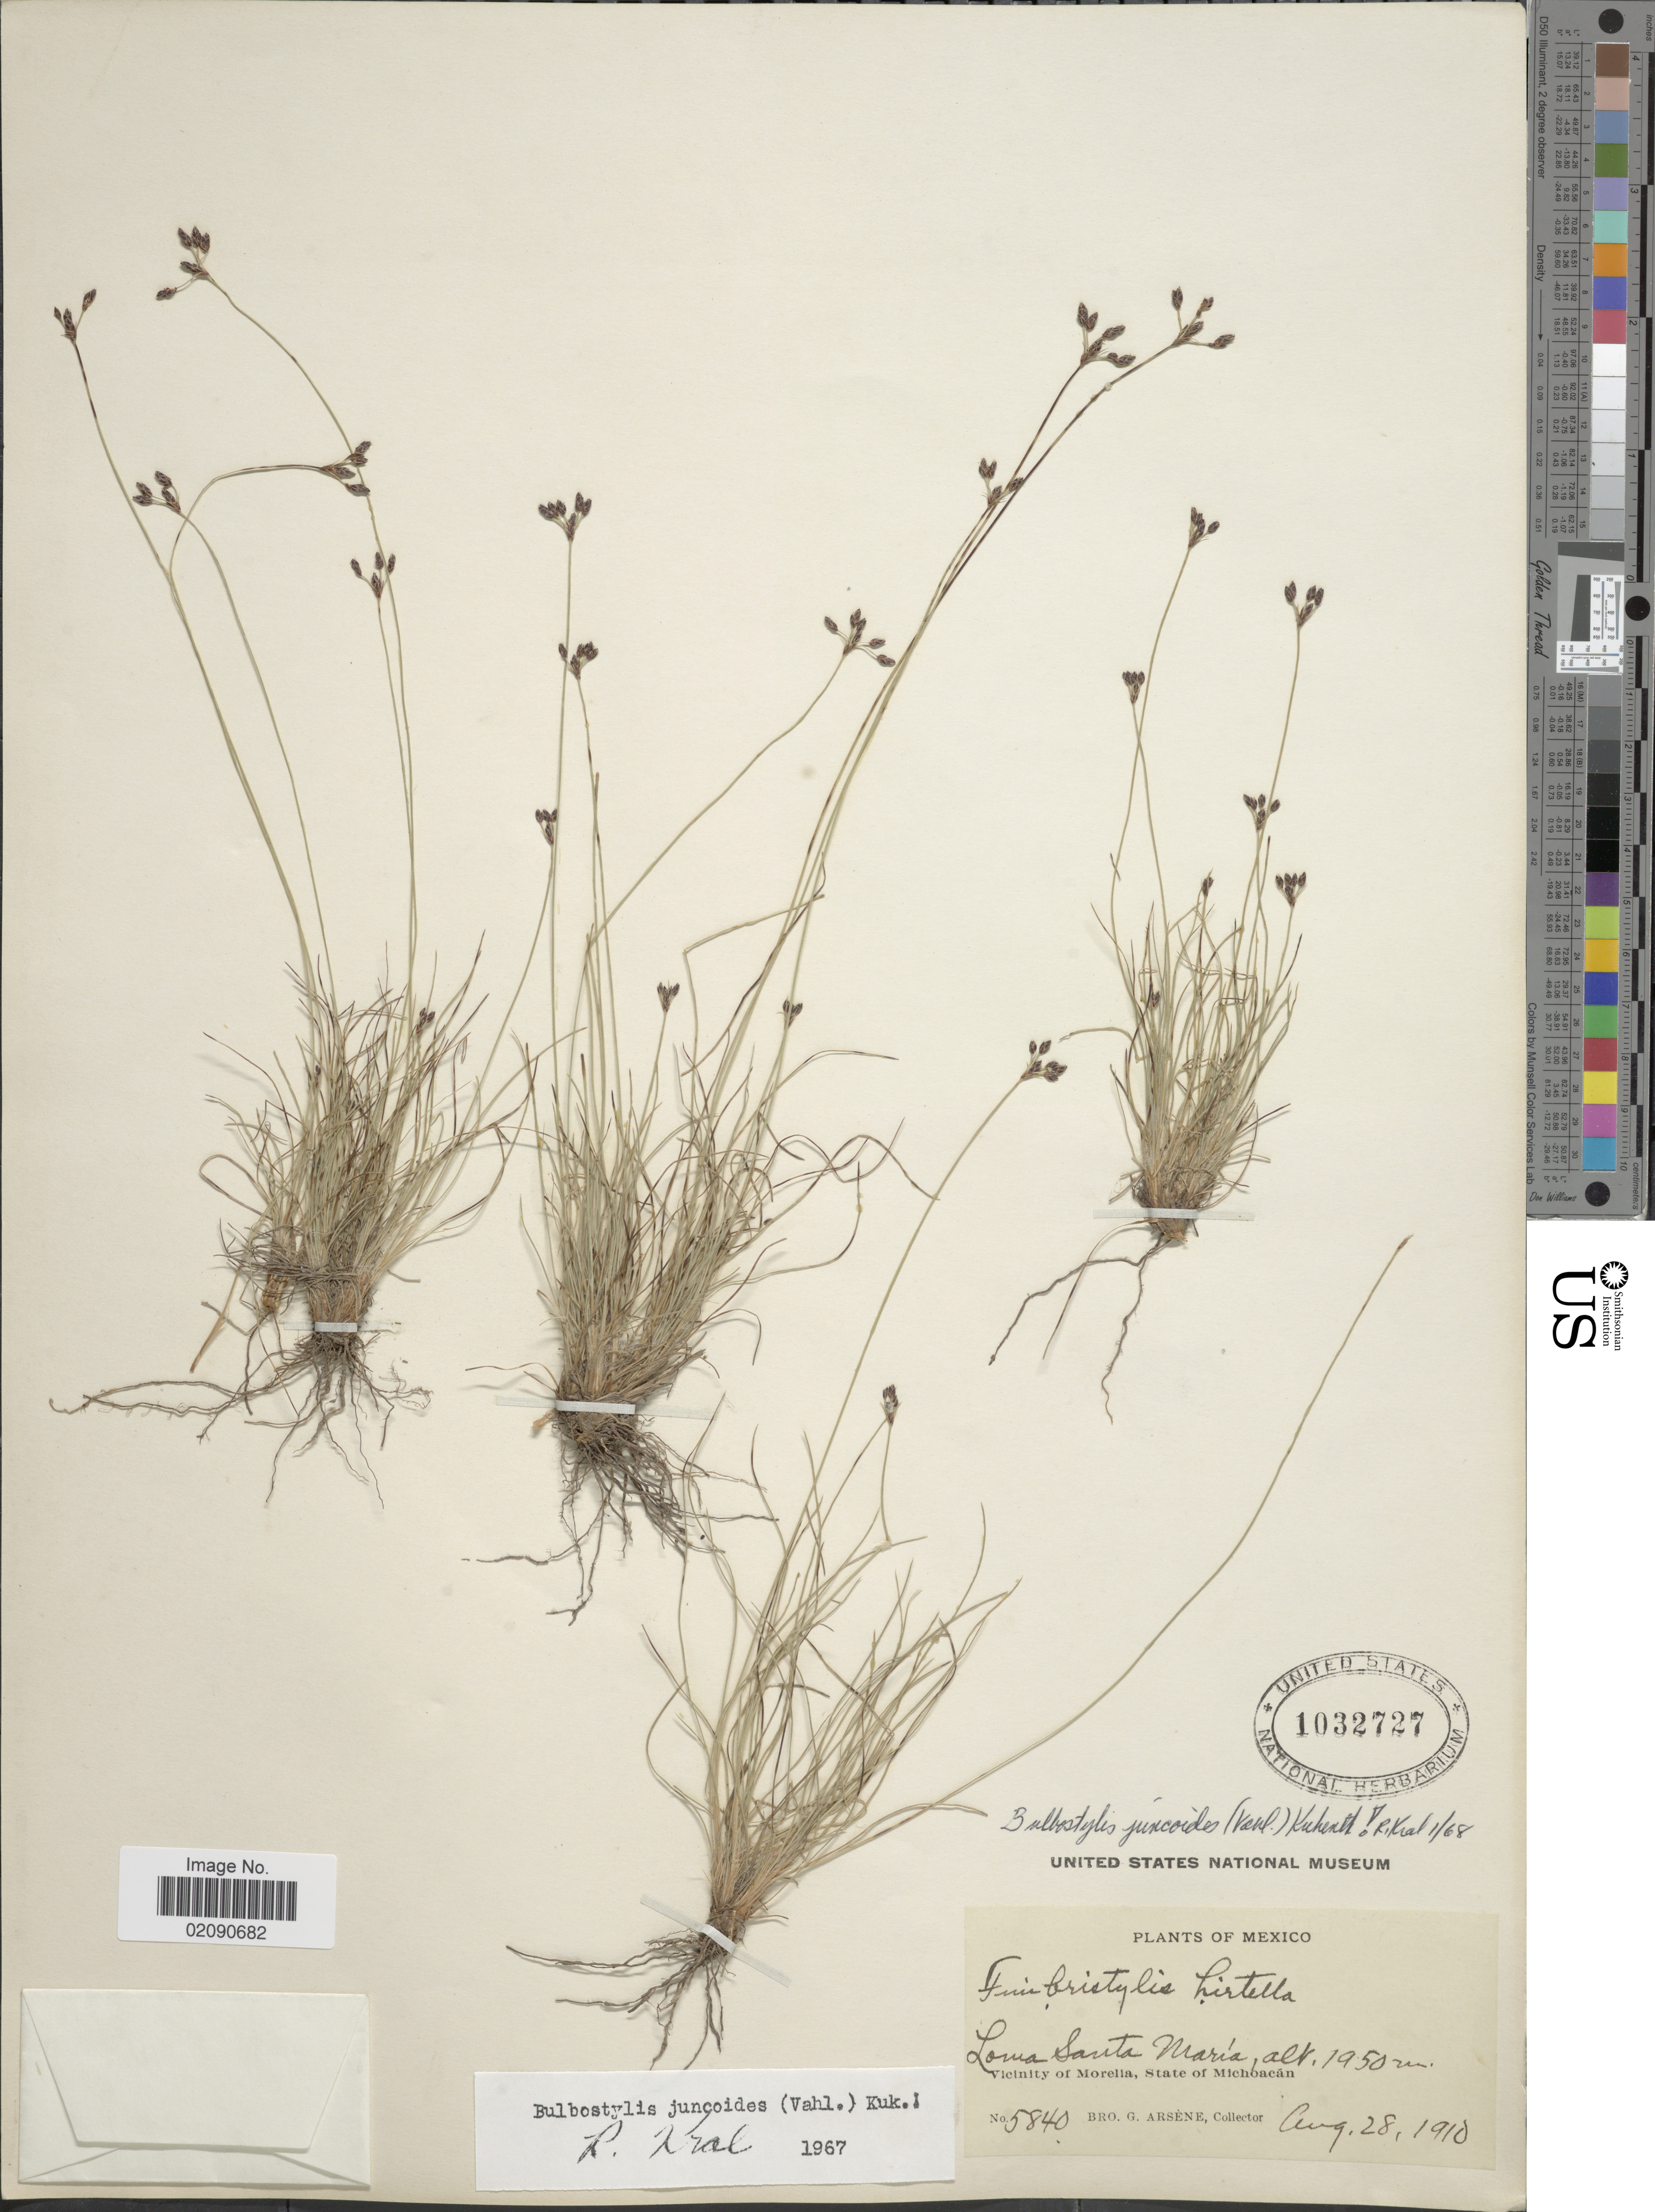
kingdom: Plantae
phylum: Tracheophyta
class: Liliopsida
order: Poales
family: Cyperaceae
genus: Bulbostylis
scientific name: Bulbostylis juncoides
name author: (Vahl) Kük. ex Herter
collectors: Bro. G. Arsène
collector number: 5840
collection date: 1910-08-28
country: Mexico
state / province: Michoacán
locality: Loma Santa Maria. Vicinity of Morelia, State of Michoacan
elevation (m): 1950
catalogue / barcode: US 1032727